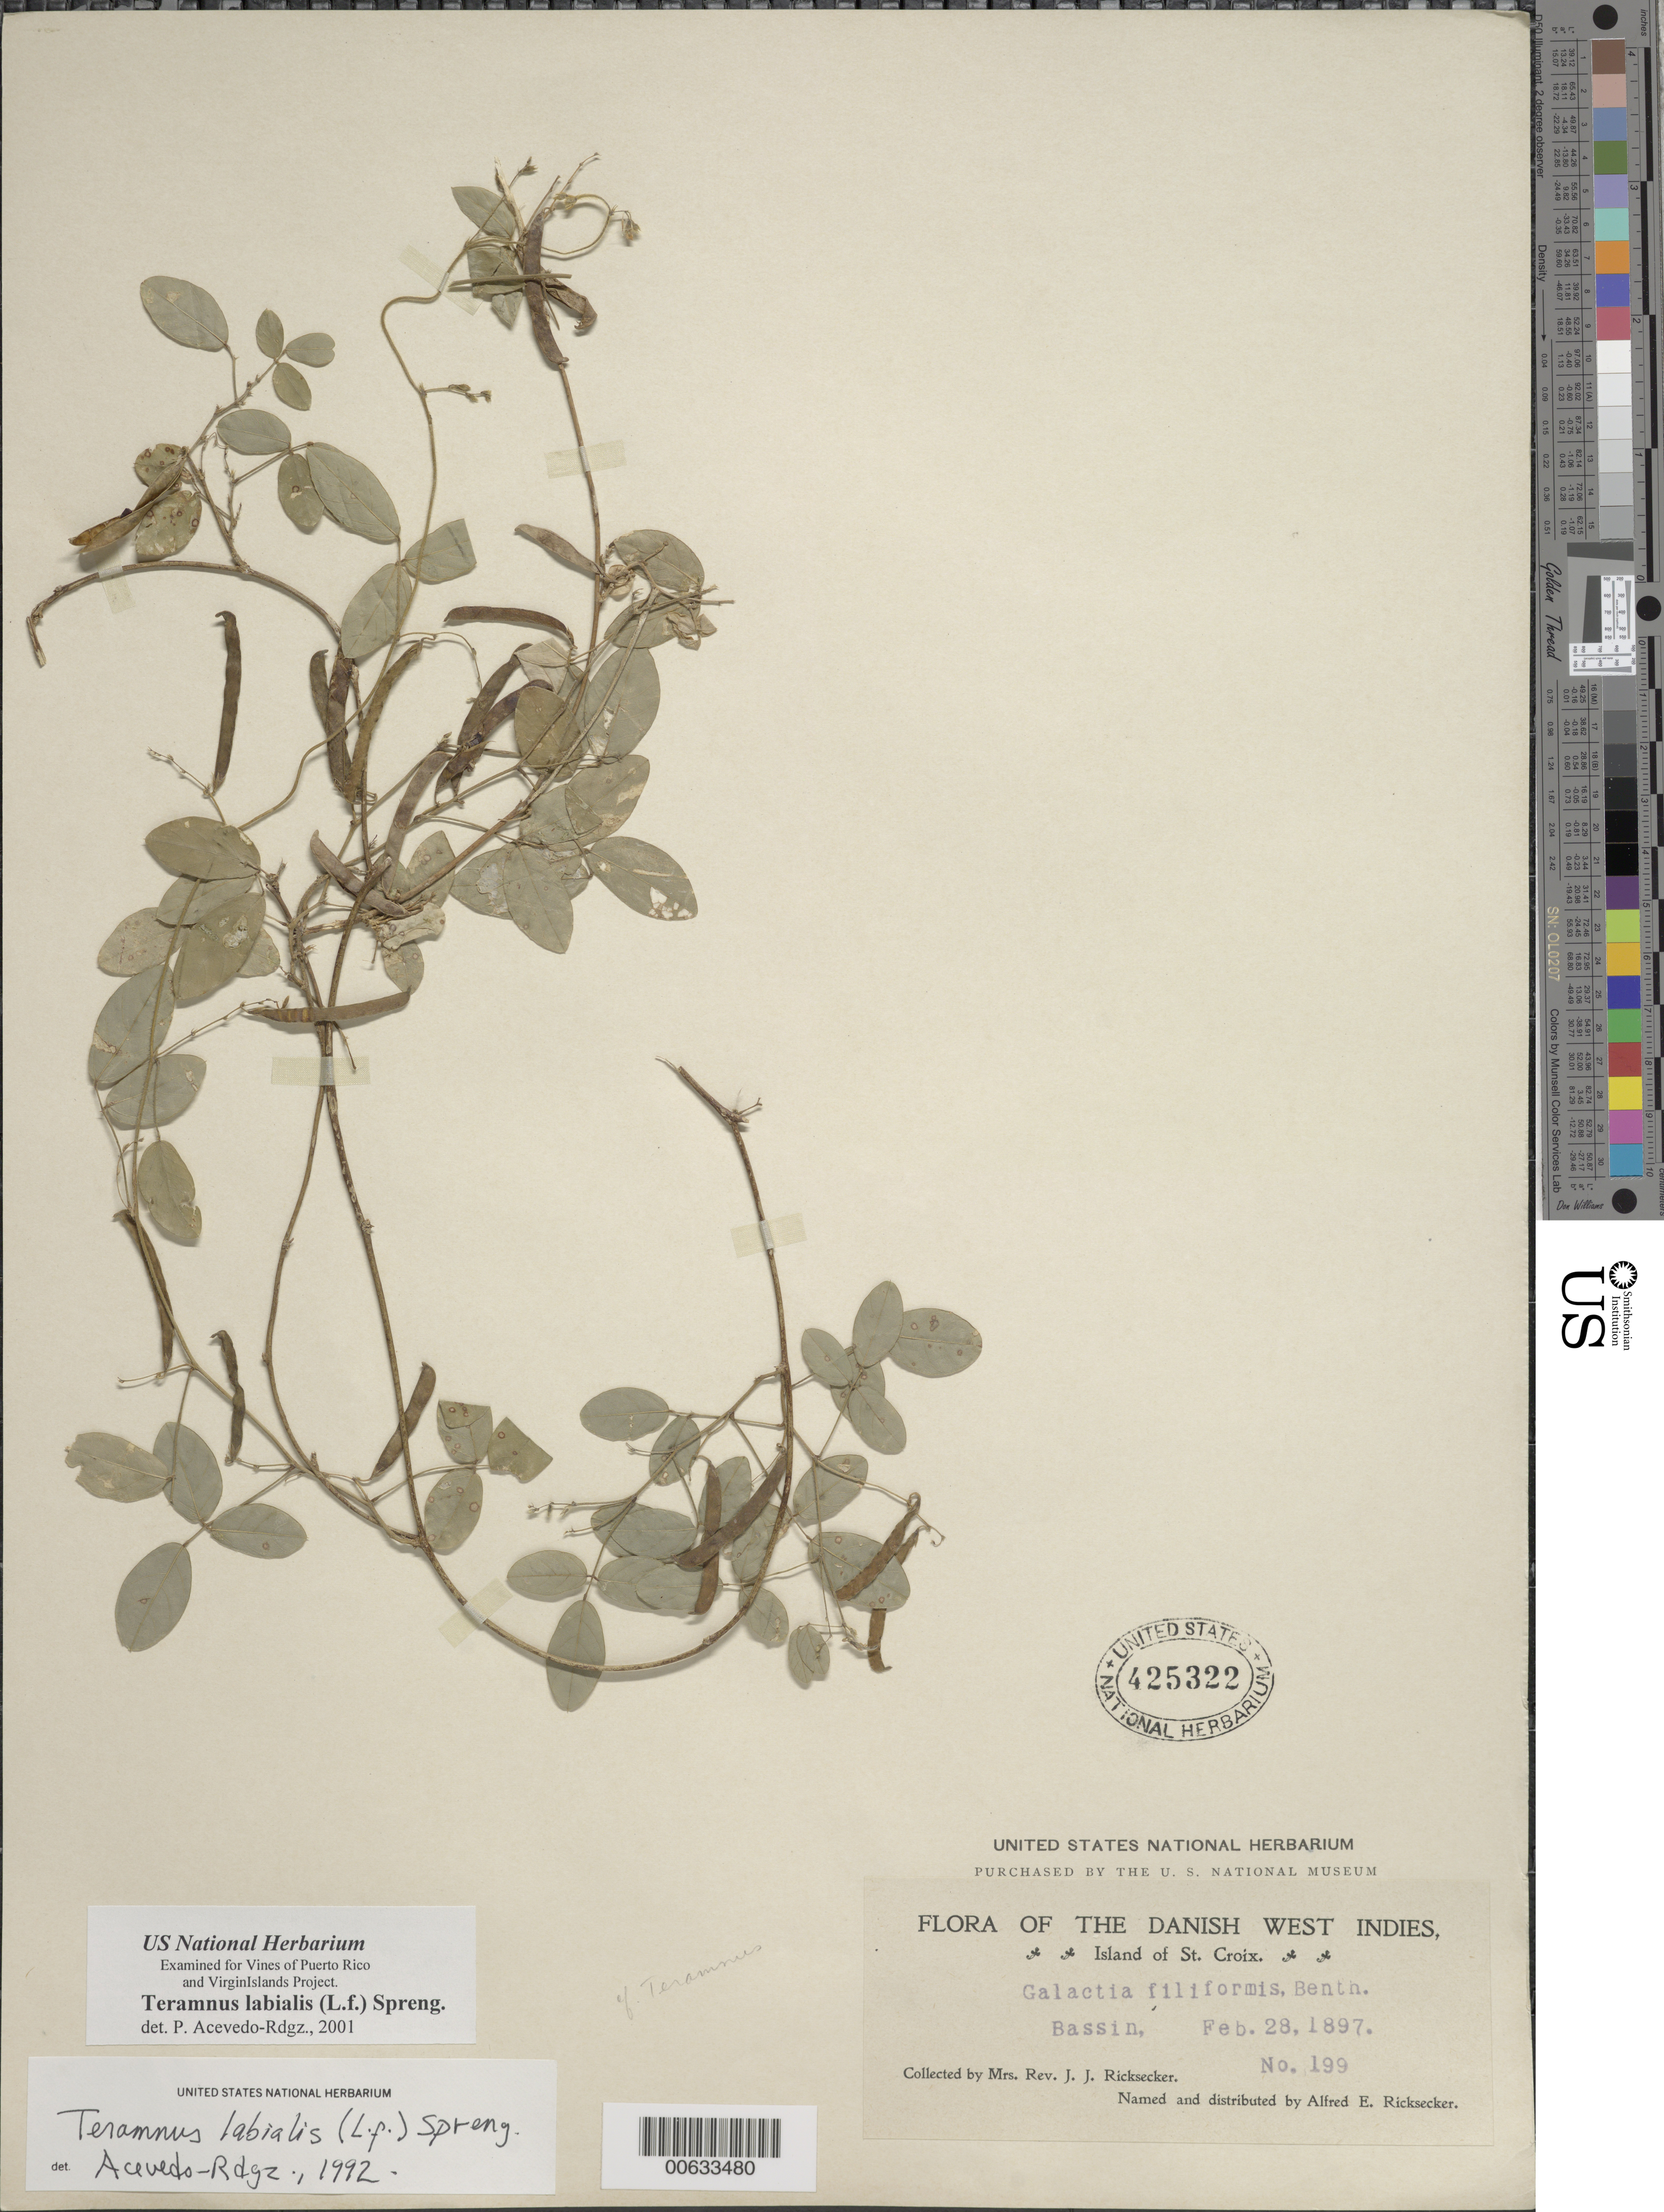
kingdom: Plantae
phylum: Tracheophyta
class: Magnoliopsida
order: Fabales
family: Fabaceae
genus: Teramnus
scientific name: Teramnus labialis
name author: (L. f.) Spreng.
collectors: Mrs. J. J. Ricksecker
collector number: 199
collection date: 1897-02-28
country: U.S. Virgin Islands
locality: The Danish West Indies, Island of St. Croix, Bassin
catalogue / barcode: US 425322